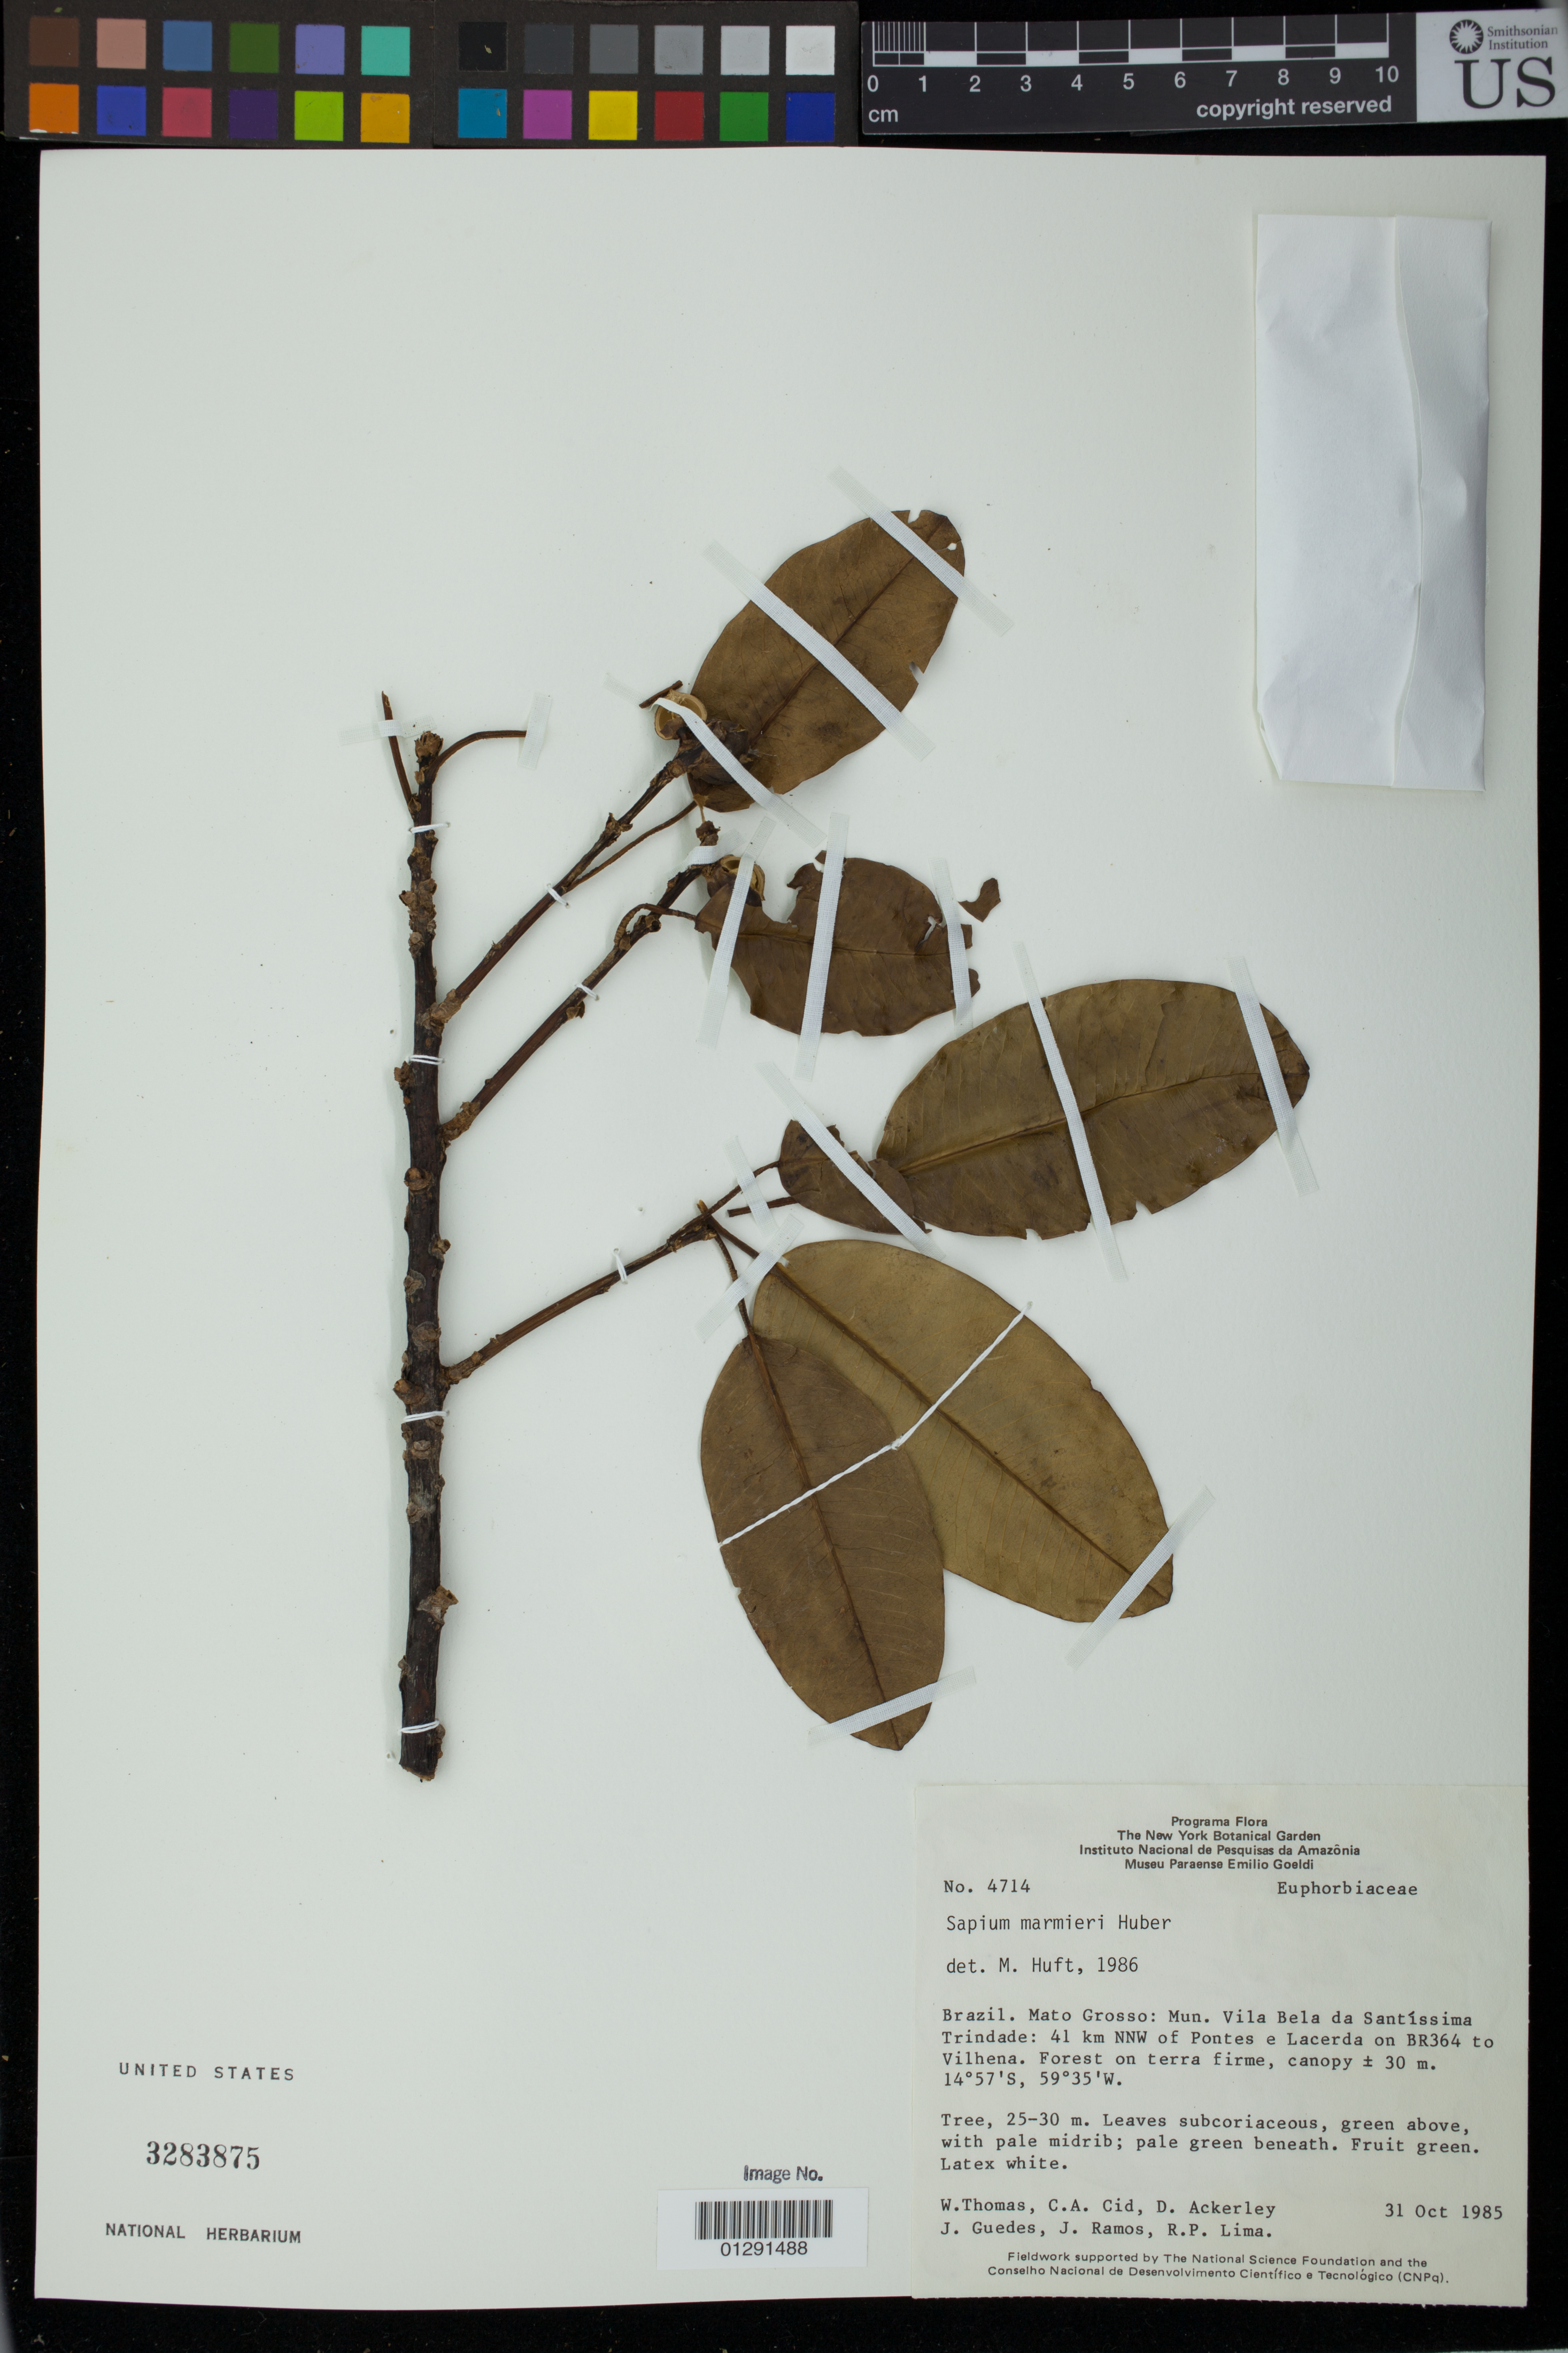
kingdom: Plantae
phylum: Tracheophyta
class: Magnoliopsida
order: Malpighiales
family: Euphorbiaceae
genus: Sapium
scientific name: Sapium marmieri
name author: Huber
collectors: W. W. Thomas, C. A. Cid Ferreira, D. Ackerley & J. Guedes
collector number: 4714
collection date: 1985-10-31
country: Brazil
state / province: Mato Grosso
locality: Mun. Vila Bela da Santissima Trindade: 41 km NNW of Pontes e Lacerda on BR364 to Vilhena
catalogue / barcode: US 3283875